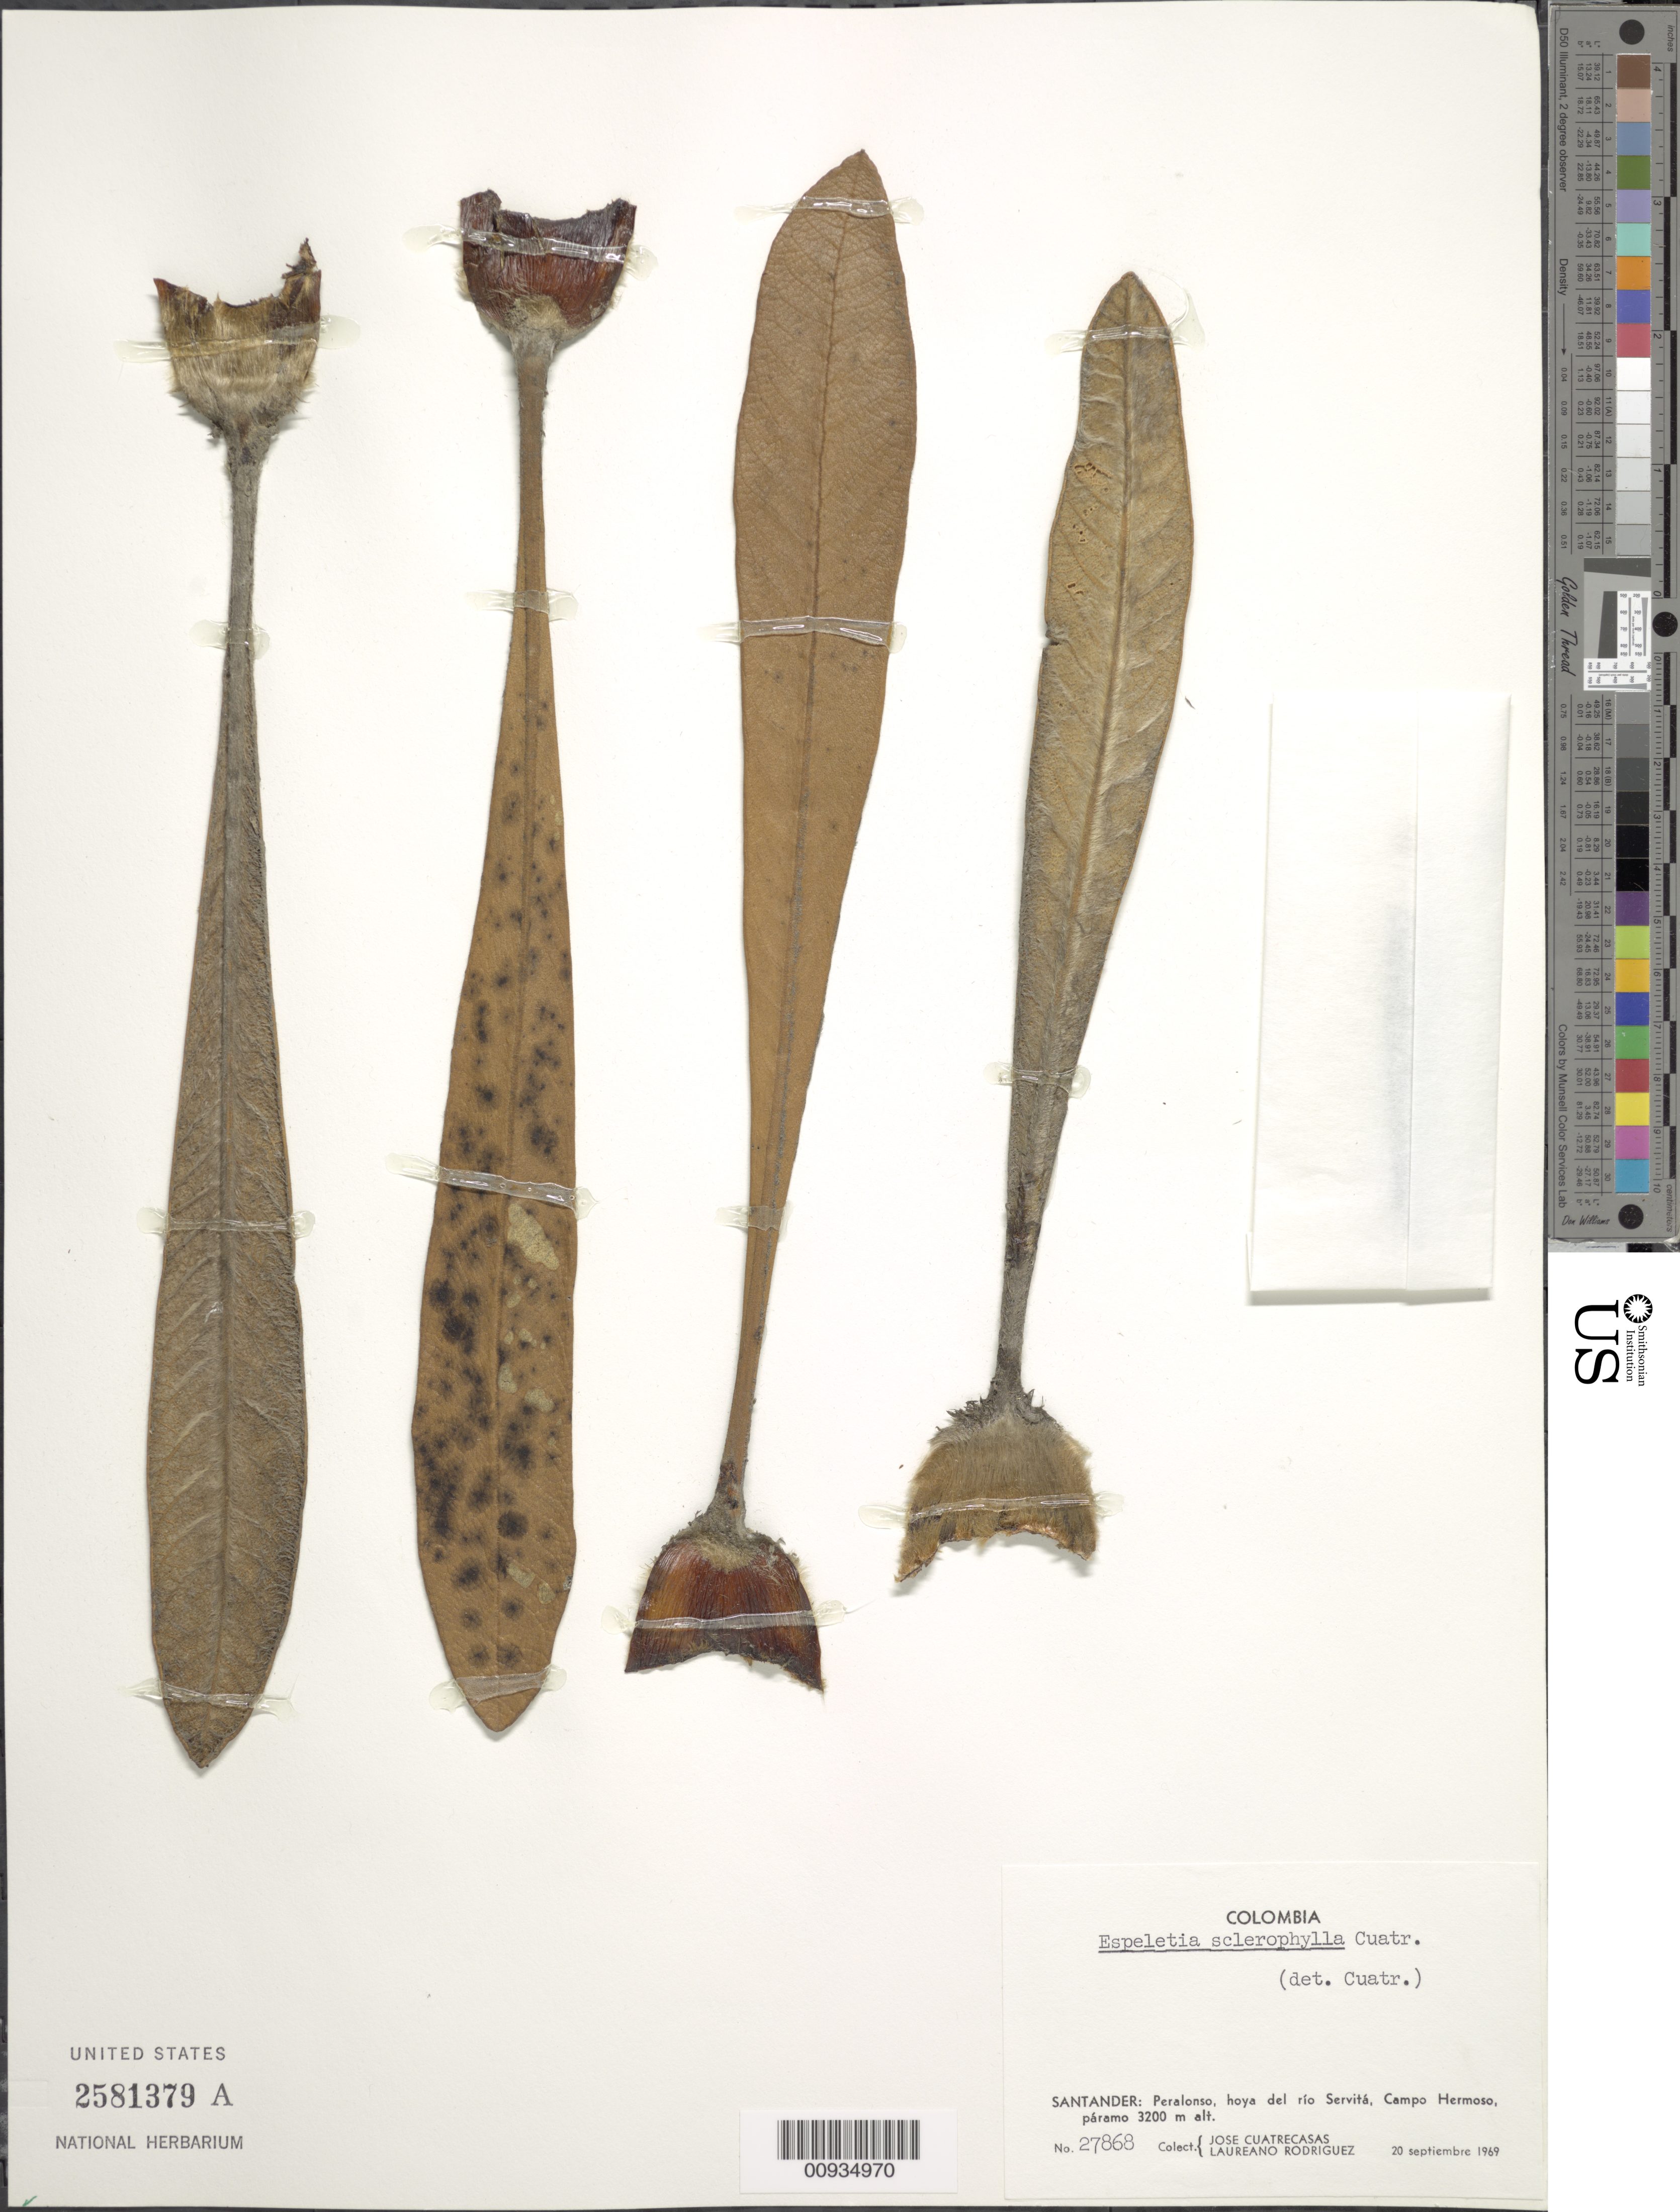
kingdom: Plantae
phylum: Tracheophyta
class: Magnoliopsida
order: Asterales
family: Asteraceae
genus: Espeletiopsis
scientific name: Espeletiopsis sclerophylla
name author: (Cuatrec.) Cuatrec.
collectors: J. Cuatrecasas & L. Rodriguez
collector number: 27868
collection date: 1969-09-20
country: Colombia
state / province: Santander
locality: Peralonso, hoya del Rio Servita, Campo Hermoso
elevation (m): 3200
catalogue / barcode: US 2581379A